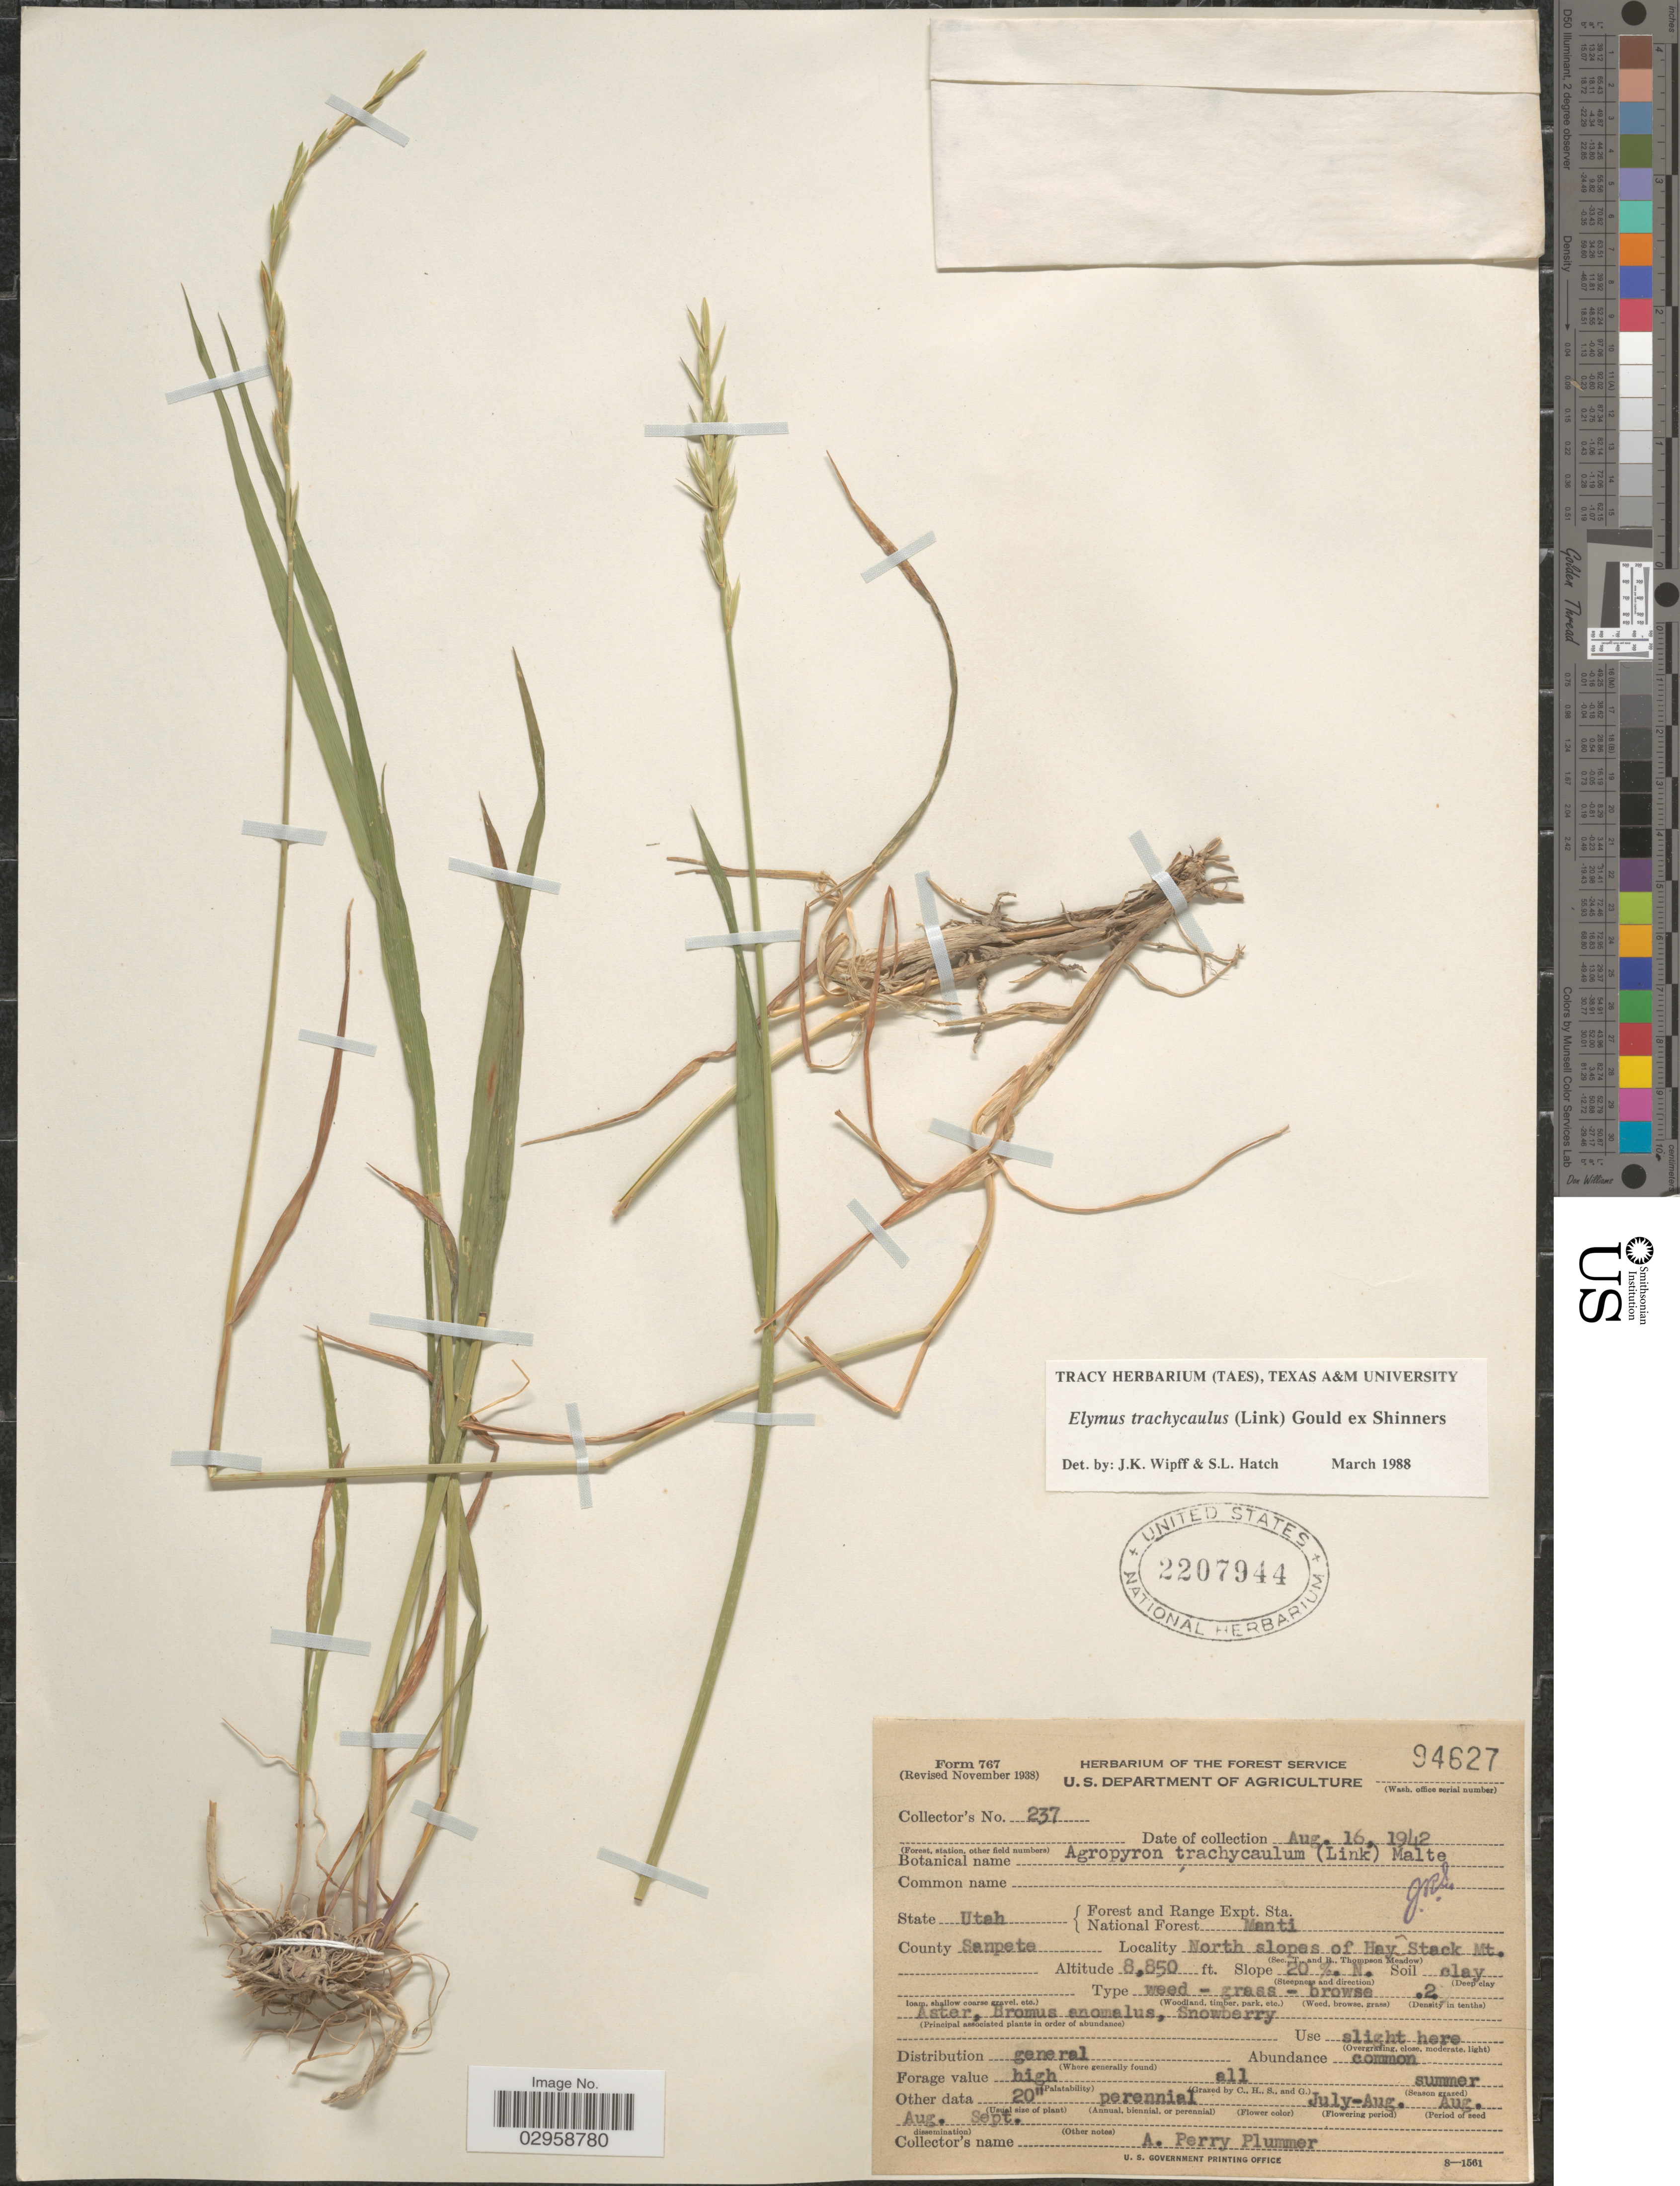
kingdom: Plantae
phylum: Tracheophyta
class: Liliopsida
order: Poales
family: Poaceae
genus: Elymus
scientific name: Elymus trachycaulus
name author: (Link) Gould ex Shinners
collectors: A. Plummer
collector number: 237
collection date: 1942-08-16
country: United States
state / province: Utah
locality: Forest and Range Expt. Sta. National Forest Manti. County Sanpete. North slopes of Hay Stack Mt. Slope 20 %. N.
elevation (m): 2697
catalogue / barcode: US 2207944